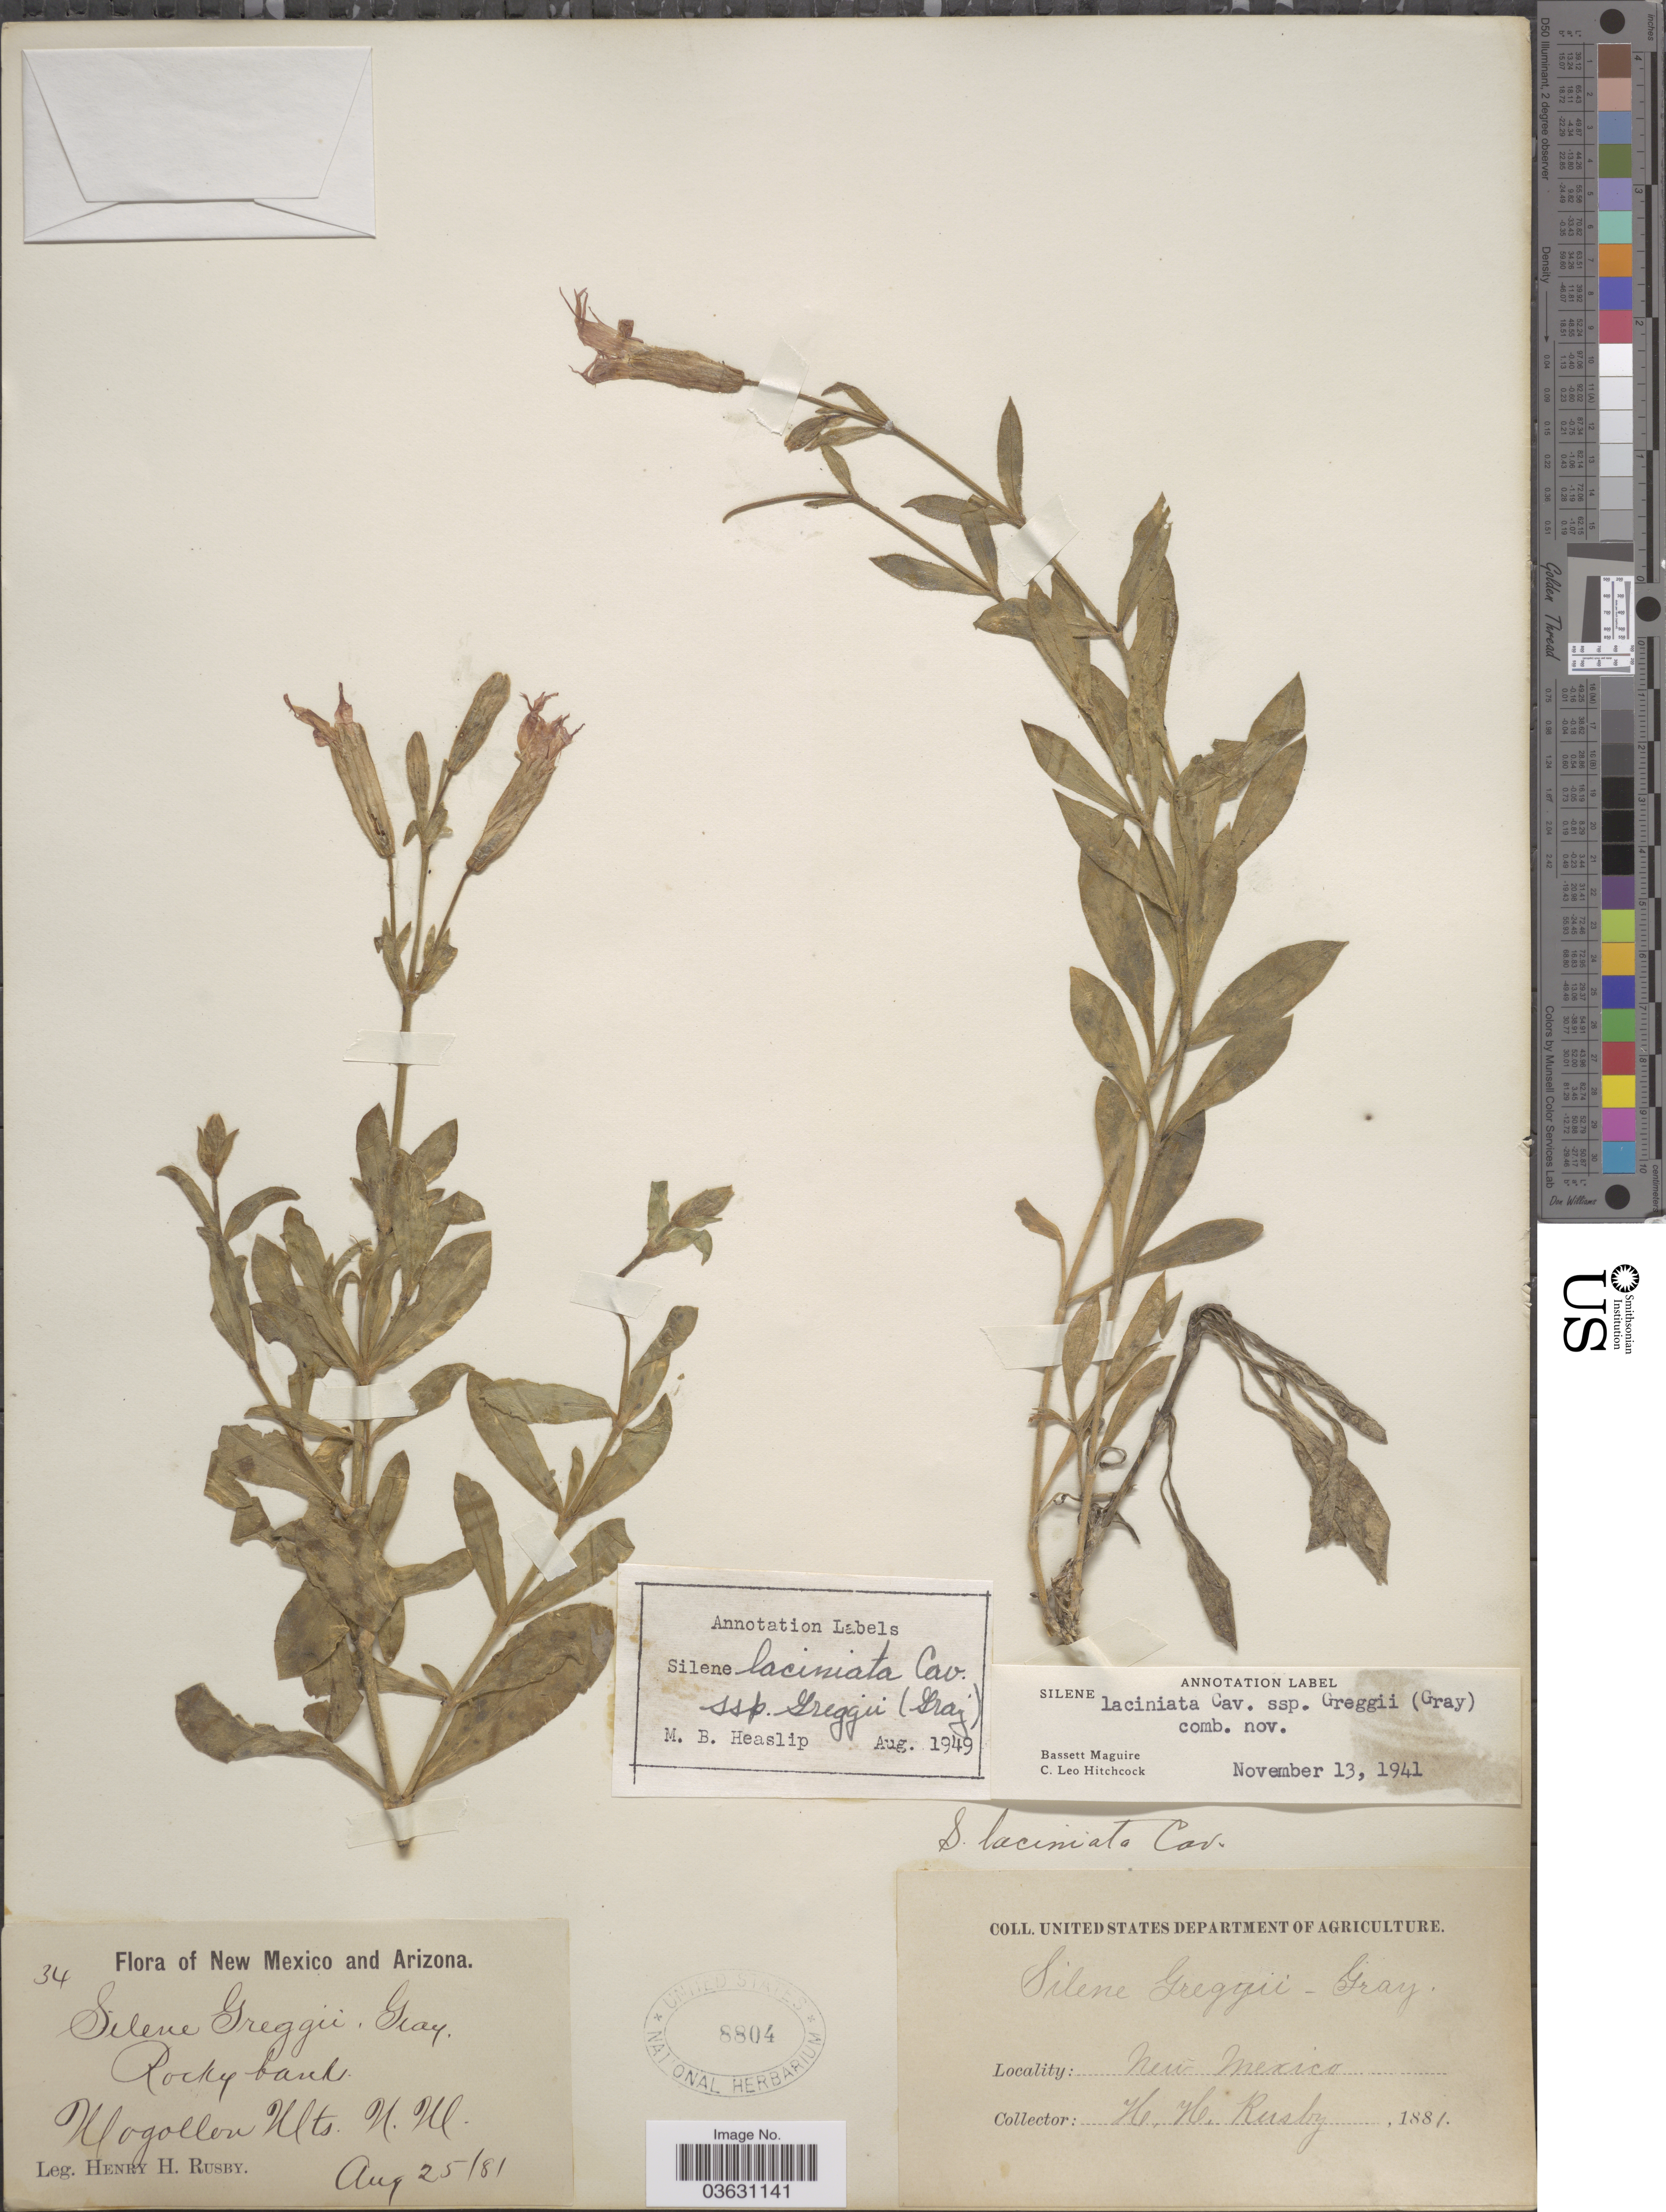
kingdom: Plantae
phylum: Tracheophyta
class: Magnoliopsida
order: Caryophyllales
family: Caryophyllaceae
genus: Silene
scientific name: Silene laciniata subsp. greggii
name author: (A. Gray) C.L. Hitchc. & Maguire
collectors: H. H. Rusby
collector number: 34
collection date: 1881-08-25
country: United States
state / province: New Mexico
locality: Mogollon Mts.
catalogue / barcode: US 8804